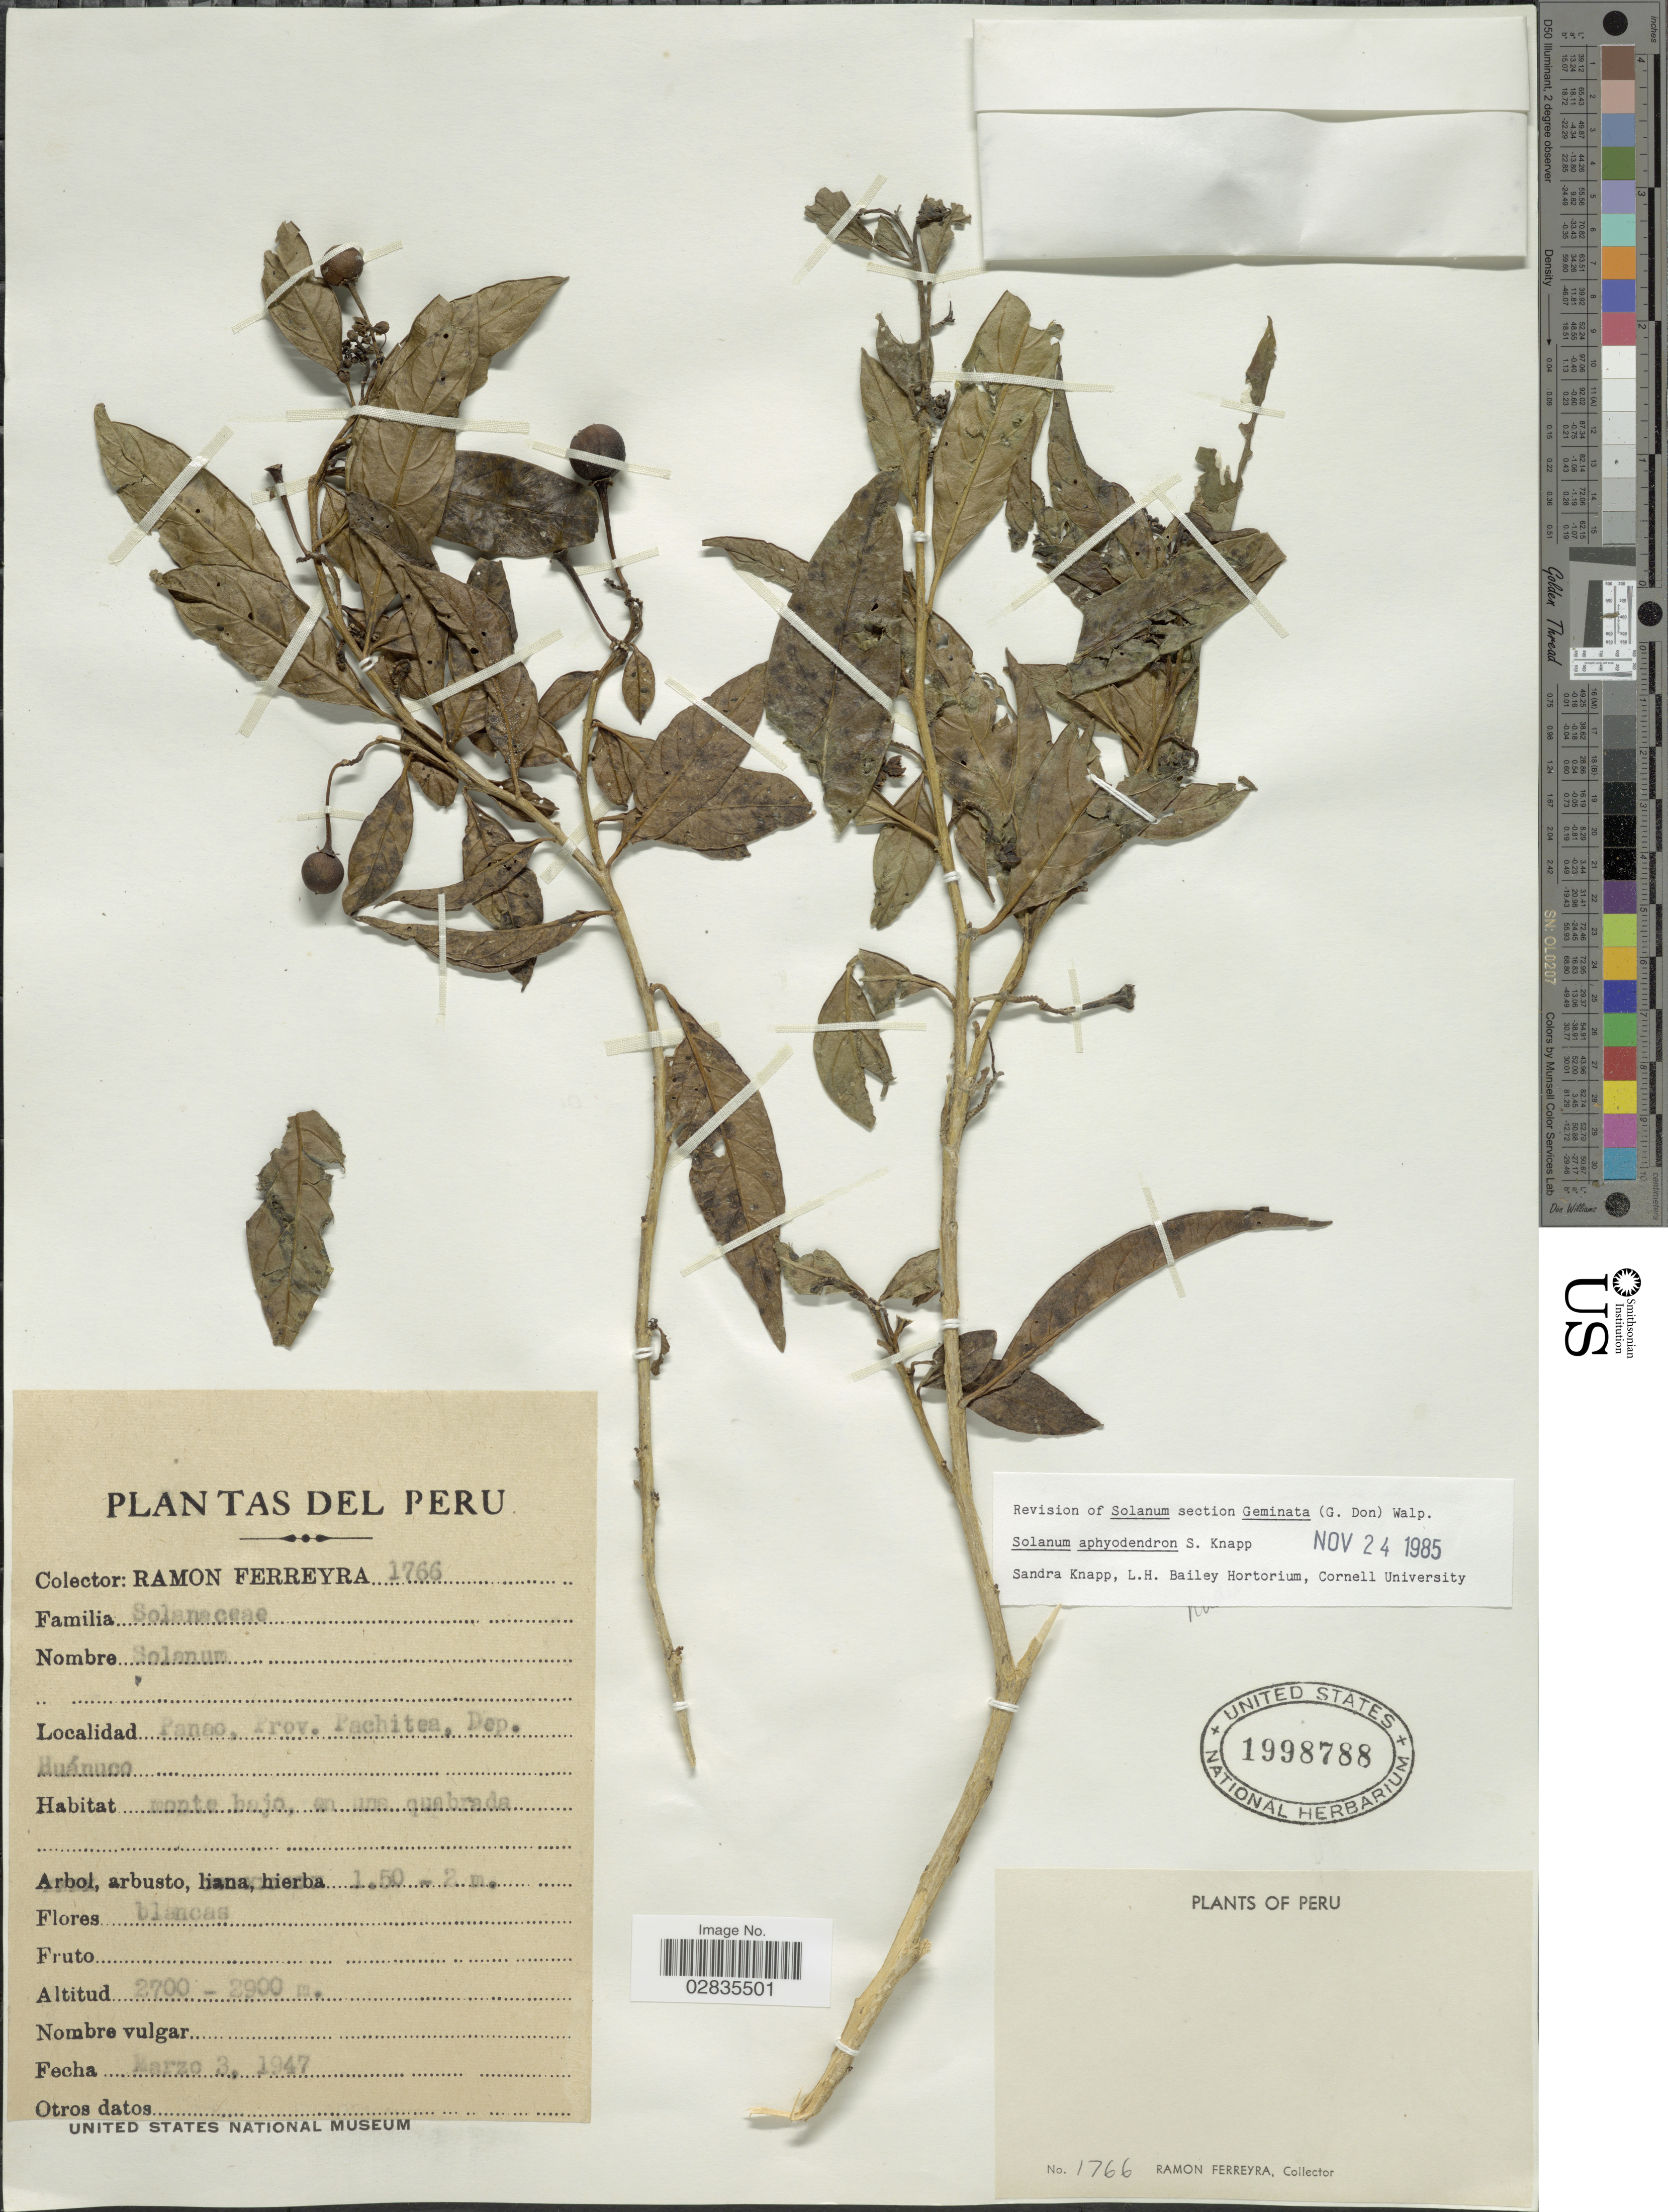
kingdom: Plantae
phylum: Tracheophyta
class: Magnoliopsida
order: Solanales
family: Solanaceae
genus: Solanum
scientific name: Solanum aphyodendron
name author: S. Knapp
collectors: R. A. Ferreyra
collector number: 1766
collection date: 1947-03-03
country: Peru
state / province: Huánuco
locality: Panao, Prov. Pachitea, Dep. Huánuco.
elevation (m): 2700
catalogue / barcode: US 1998788